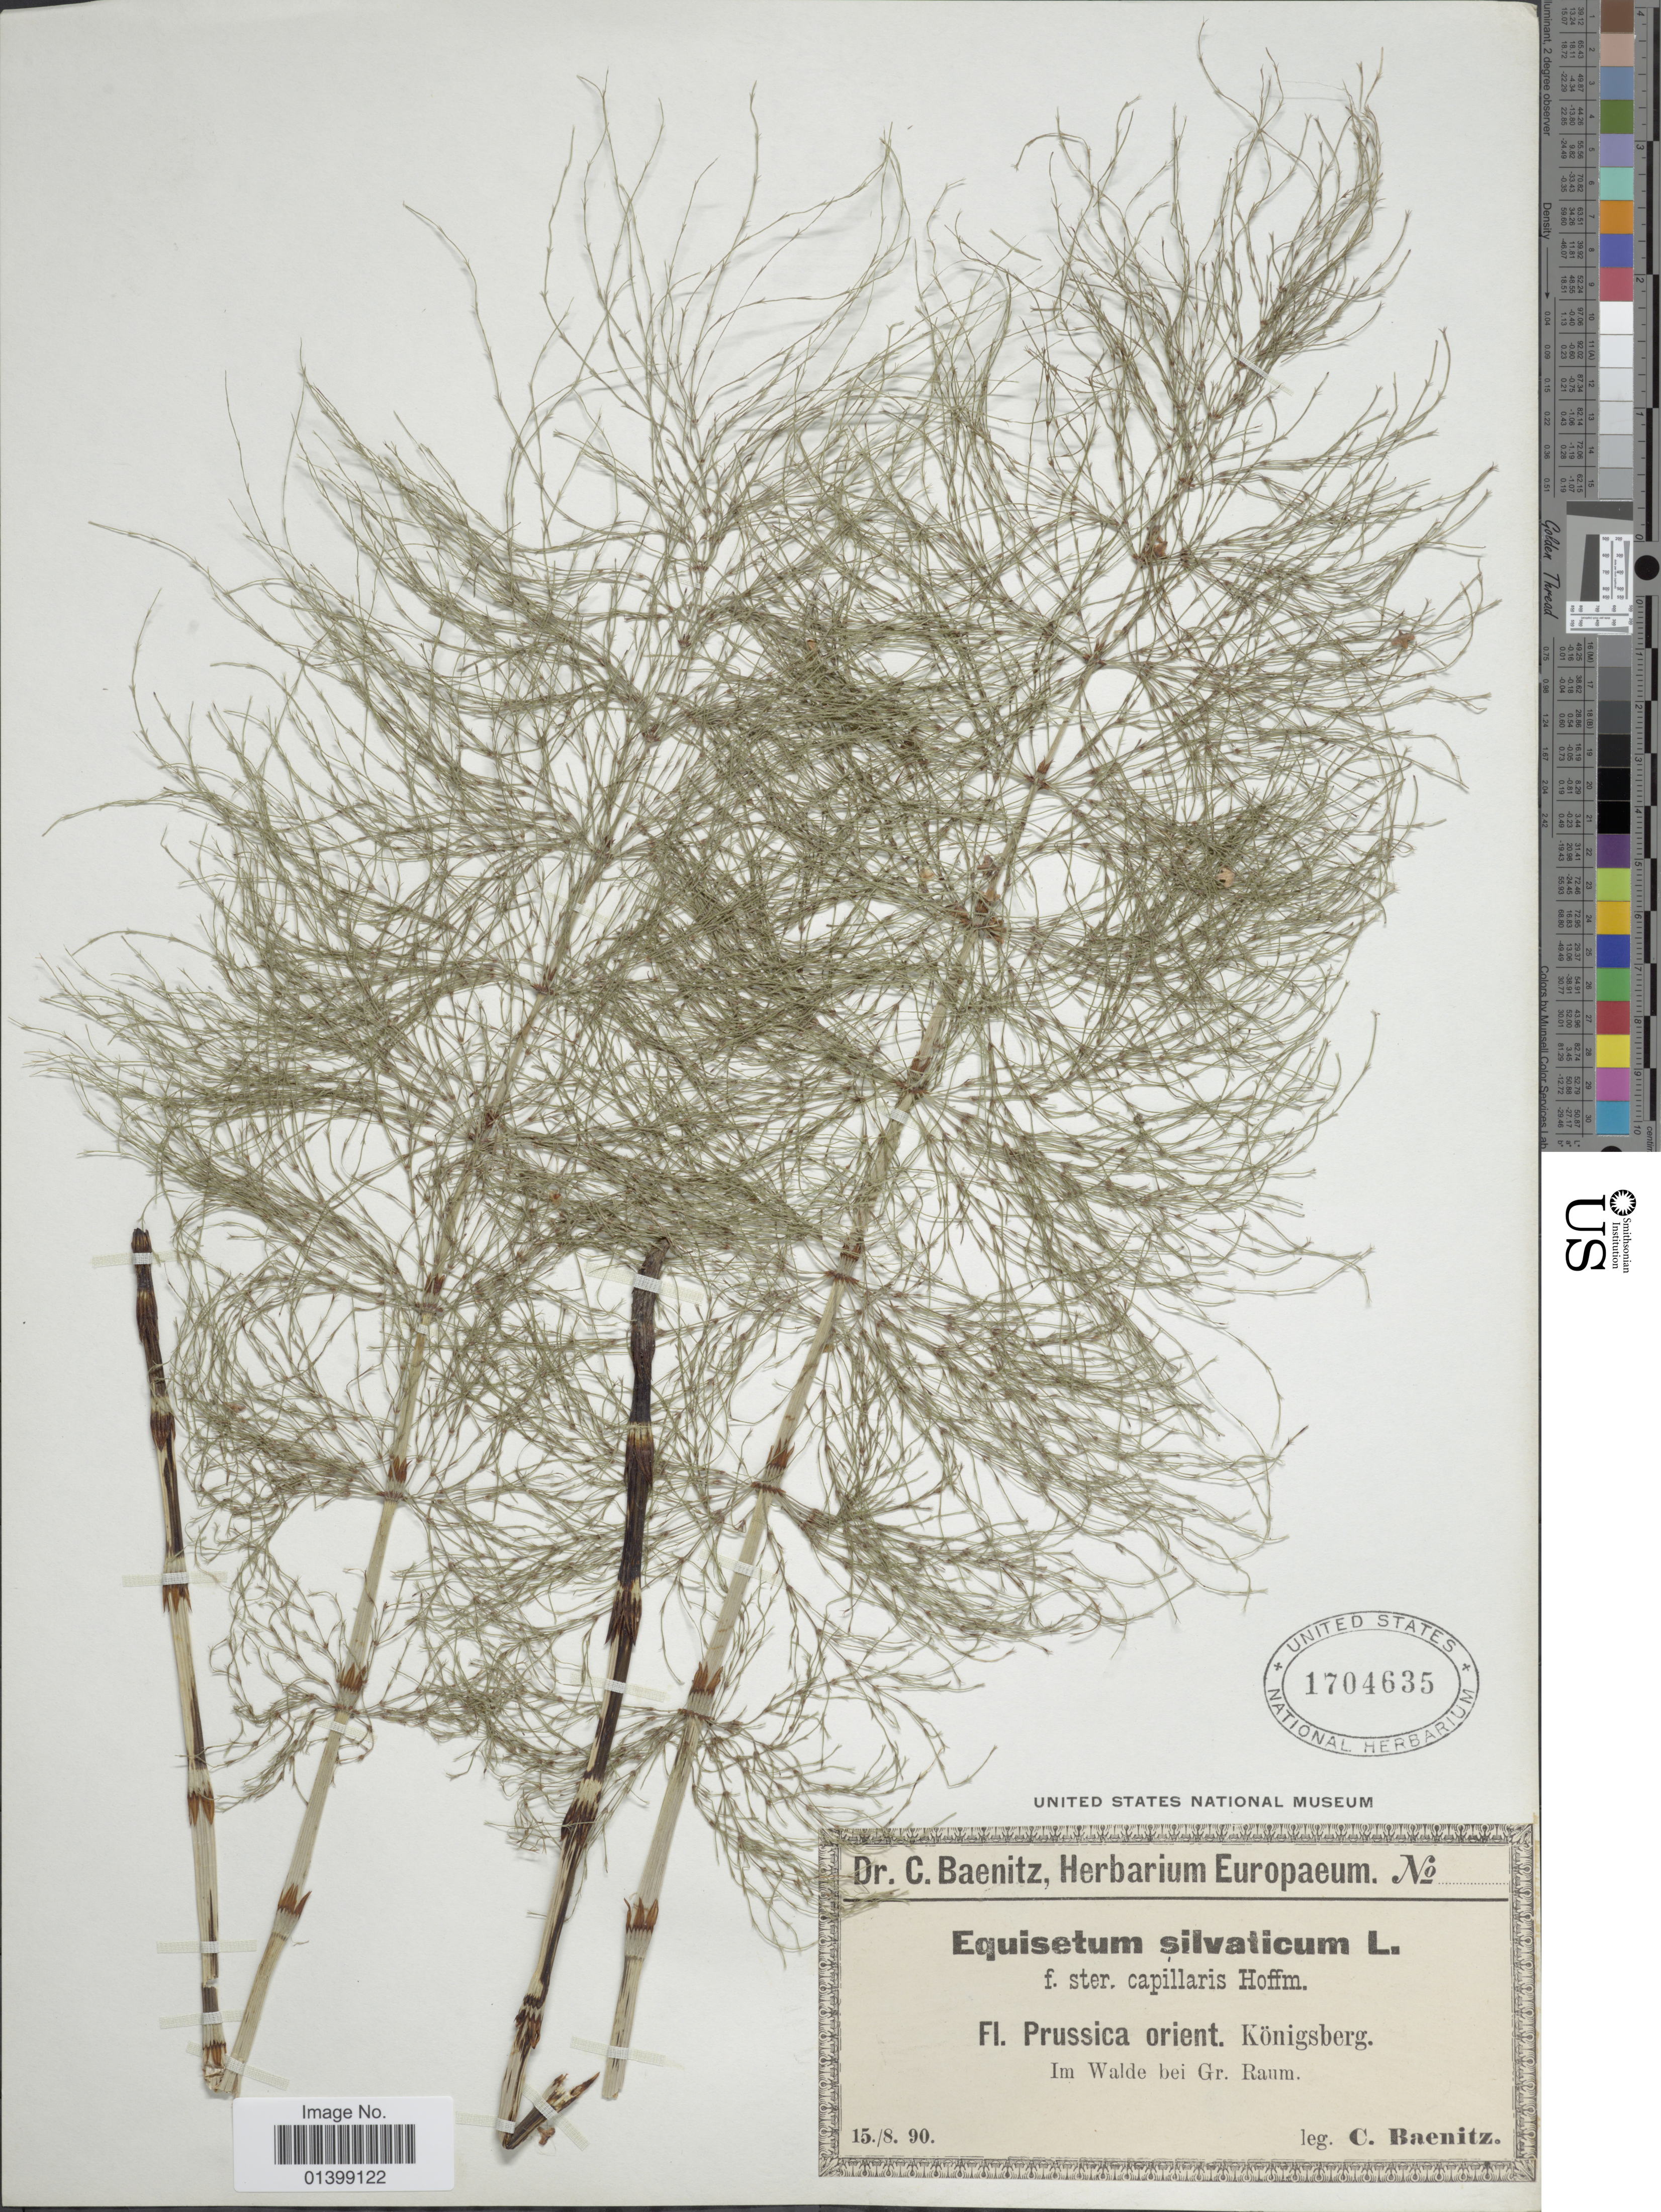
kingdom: Plantae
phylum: Tracheophyta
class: Polypodiopsida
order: Equisetales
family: Equisetaceae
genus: Equisetum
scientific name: Equisetum sylvaticum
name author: L.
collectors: C. G. Baenitz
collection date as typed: Transcribed d/m/y: 15/8/90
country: Russian Federation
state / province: Kaliningrad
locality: Prussica orient. Königsberg, Im Walde bei Gr Raum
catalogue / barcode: US 1704635